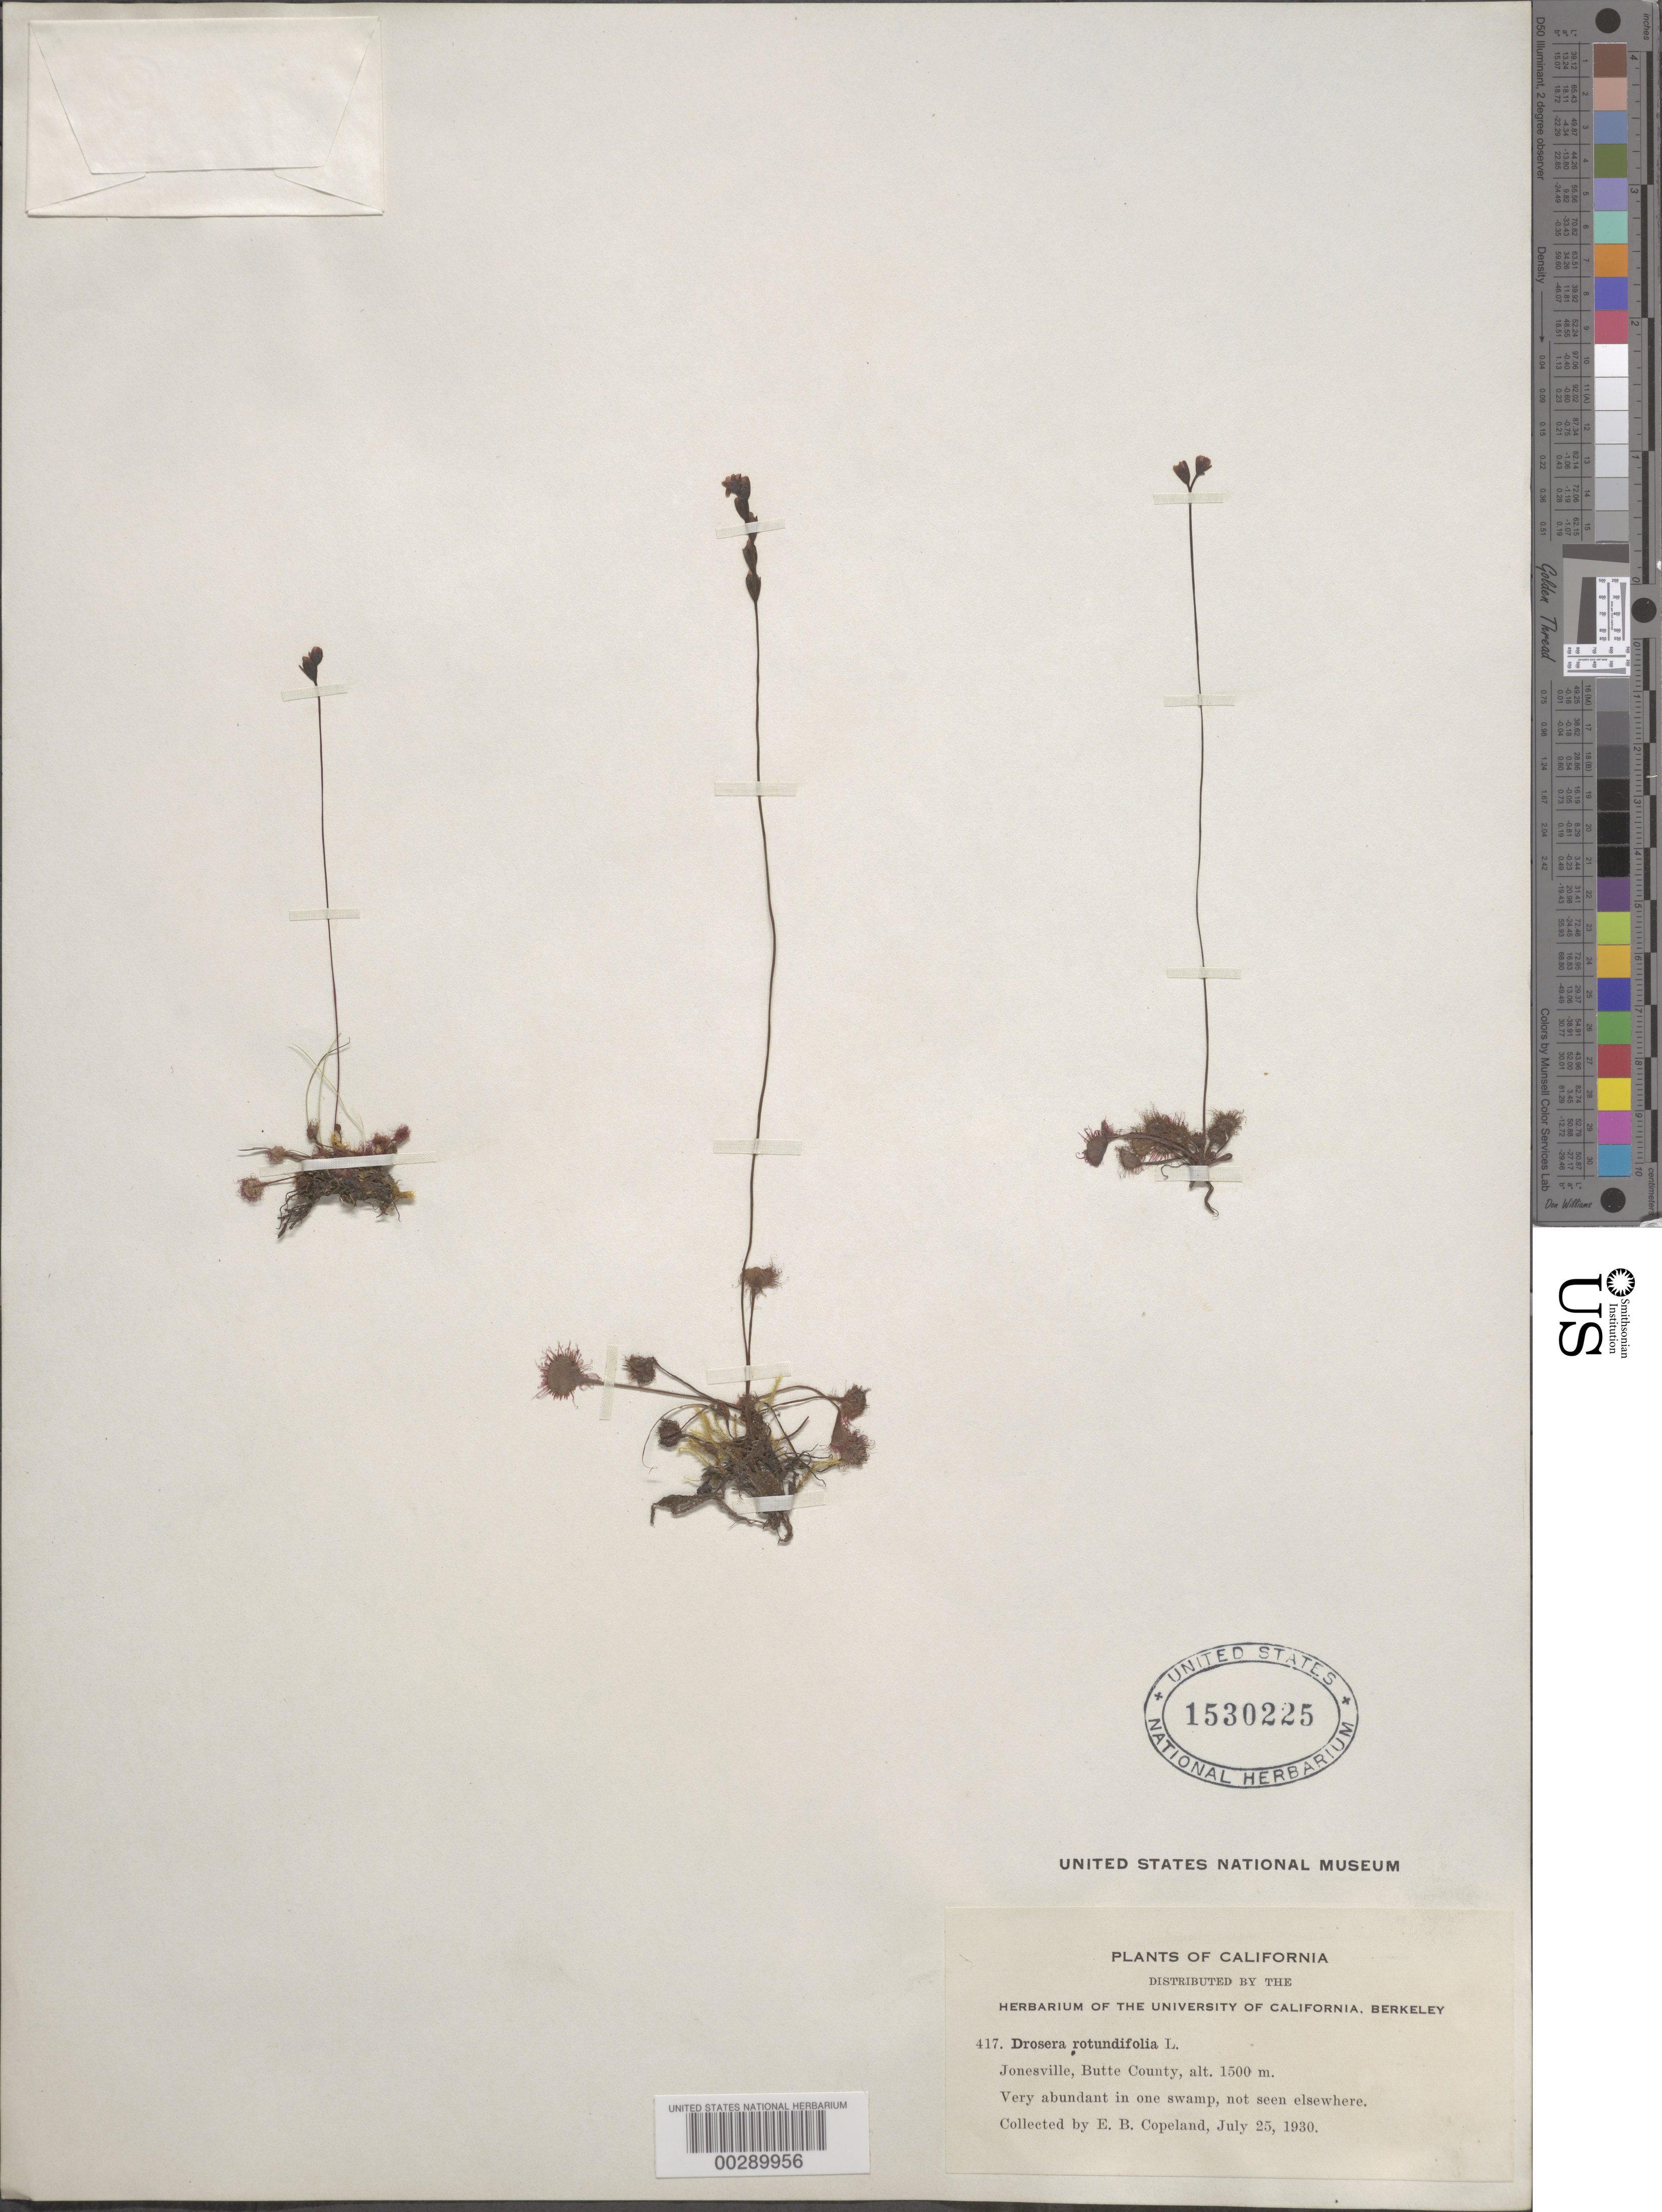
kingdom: Plantae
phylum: Tracheophyta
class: Magnoliopsida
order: Caryophyllales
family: Droseraceae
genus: Drosera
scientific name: Drosera rotundifolia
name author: L.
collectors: E. B. Copeland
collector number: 417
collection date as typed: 25 Jul 1930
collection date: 1930-07-25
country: United States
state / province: California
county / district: Butte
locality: Jonesville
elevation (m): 1500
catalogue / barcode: US 1530225